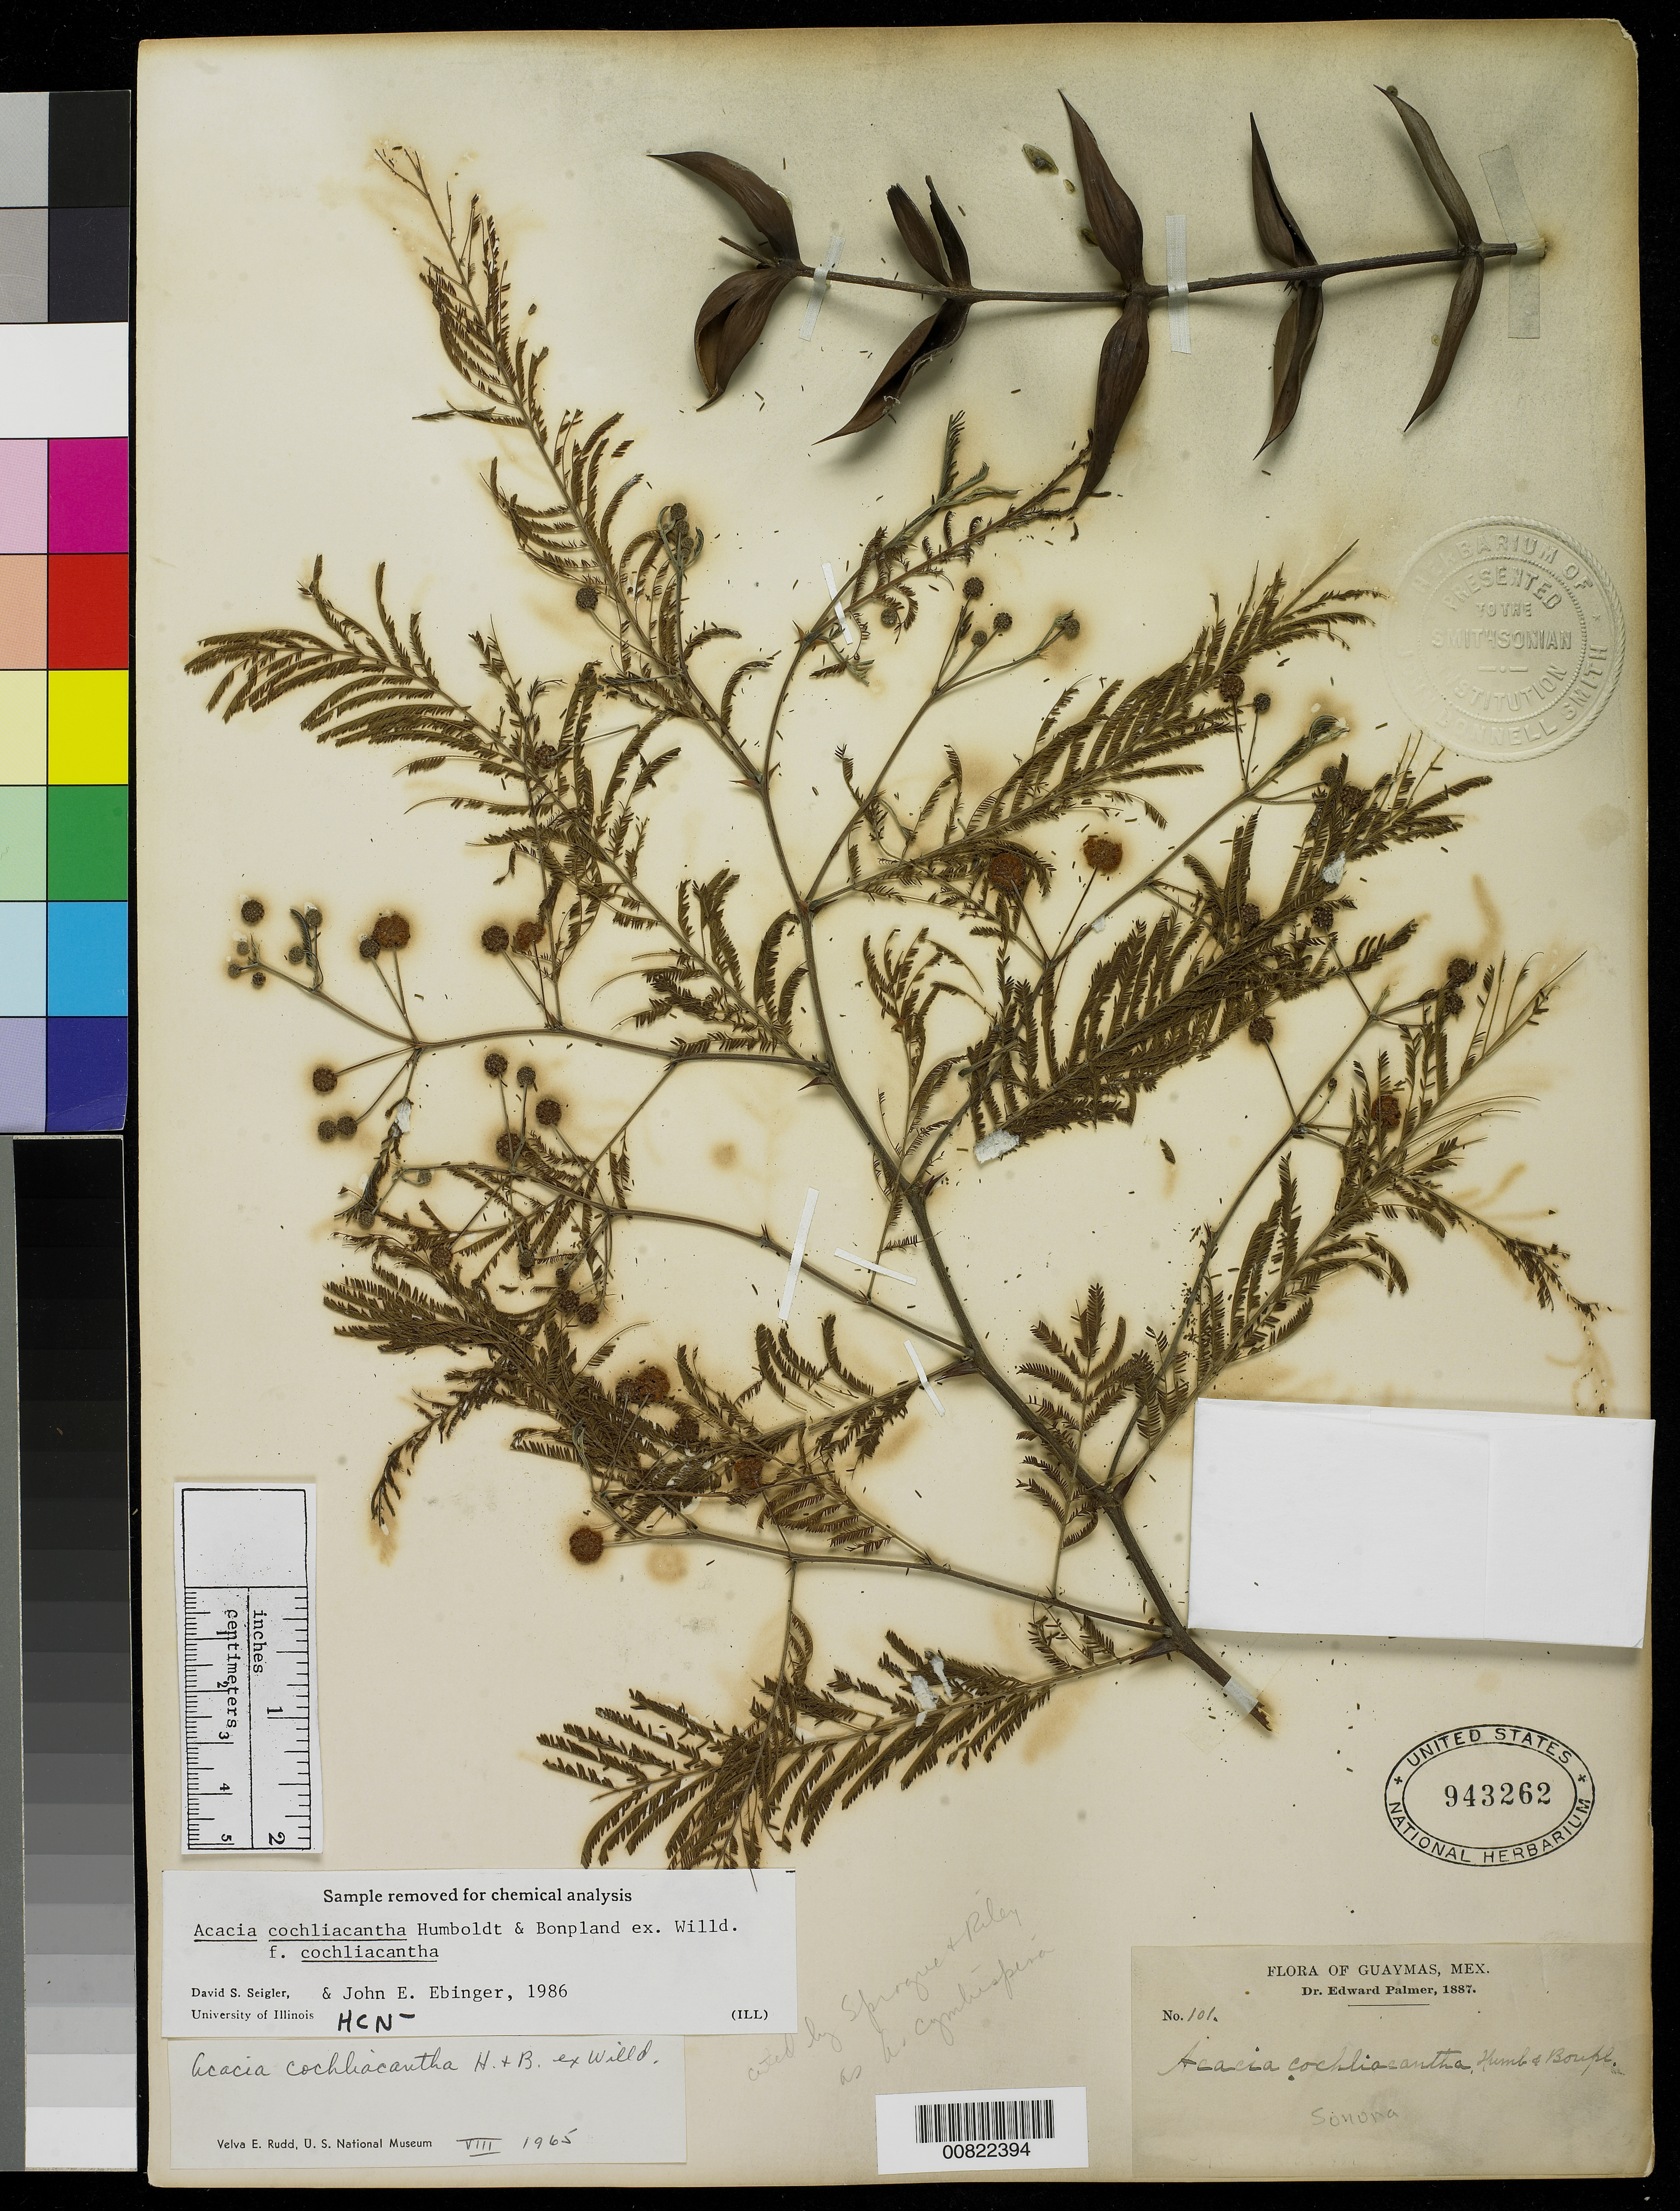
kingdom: Plantae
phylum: Tracheophyta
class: Magnoliopsida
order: Fabales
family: Fabaceae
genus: Vachellia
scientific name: Vachellia campechiana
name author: (Mill.) Seigler & Ebinger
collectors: E. Palmer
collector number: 101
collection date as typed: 1887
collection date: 1887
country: Mexico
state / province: Sonora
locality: Guaymas, Sonora.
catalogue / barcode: US 943262